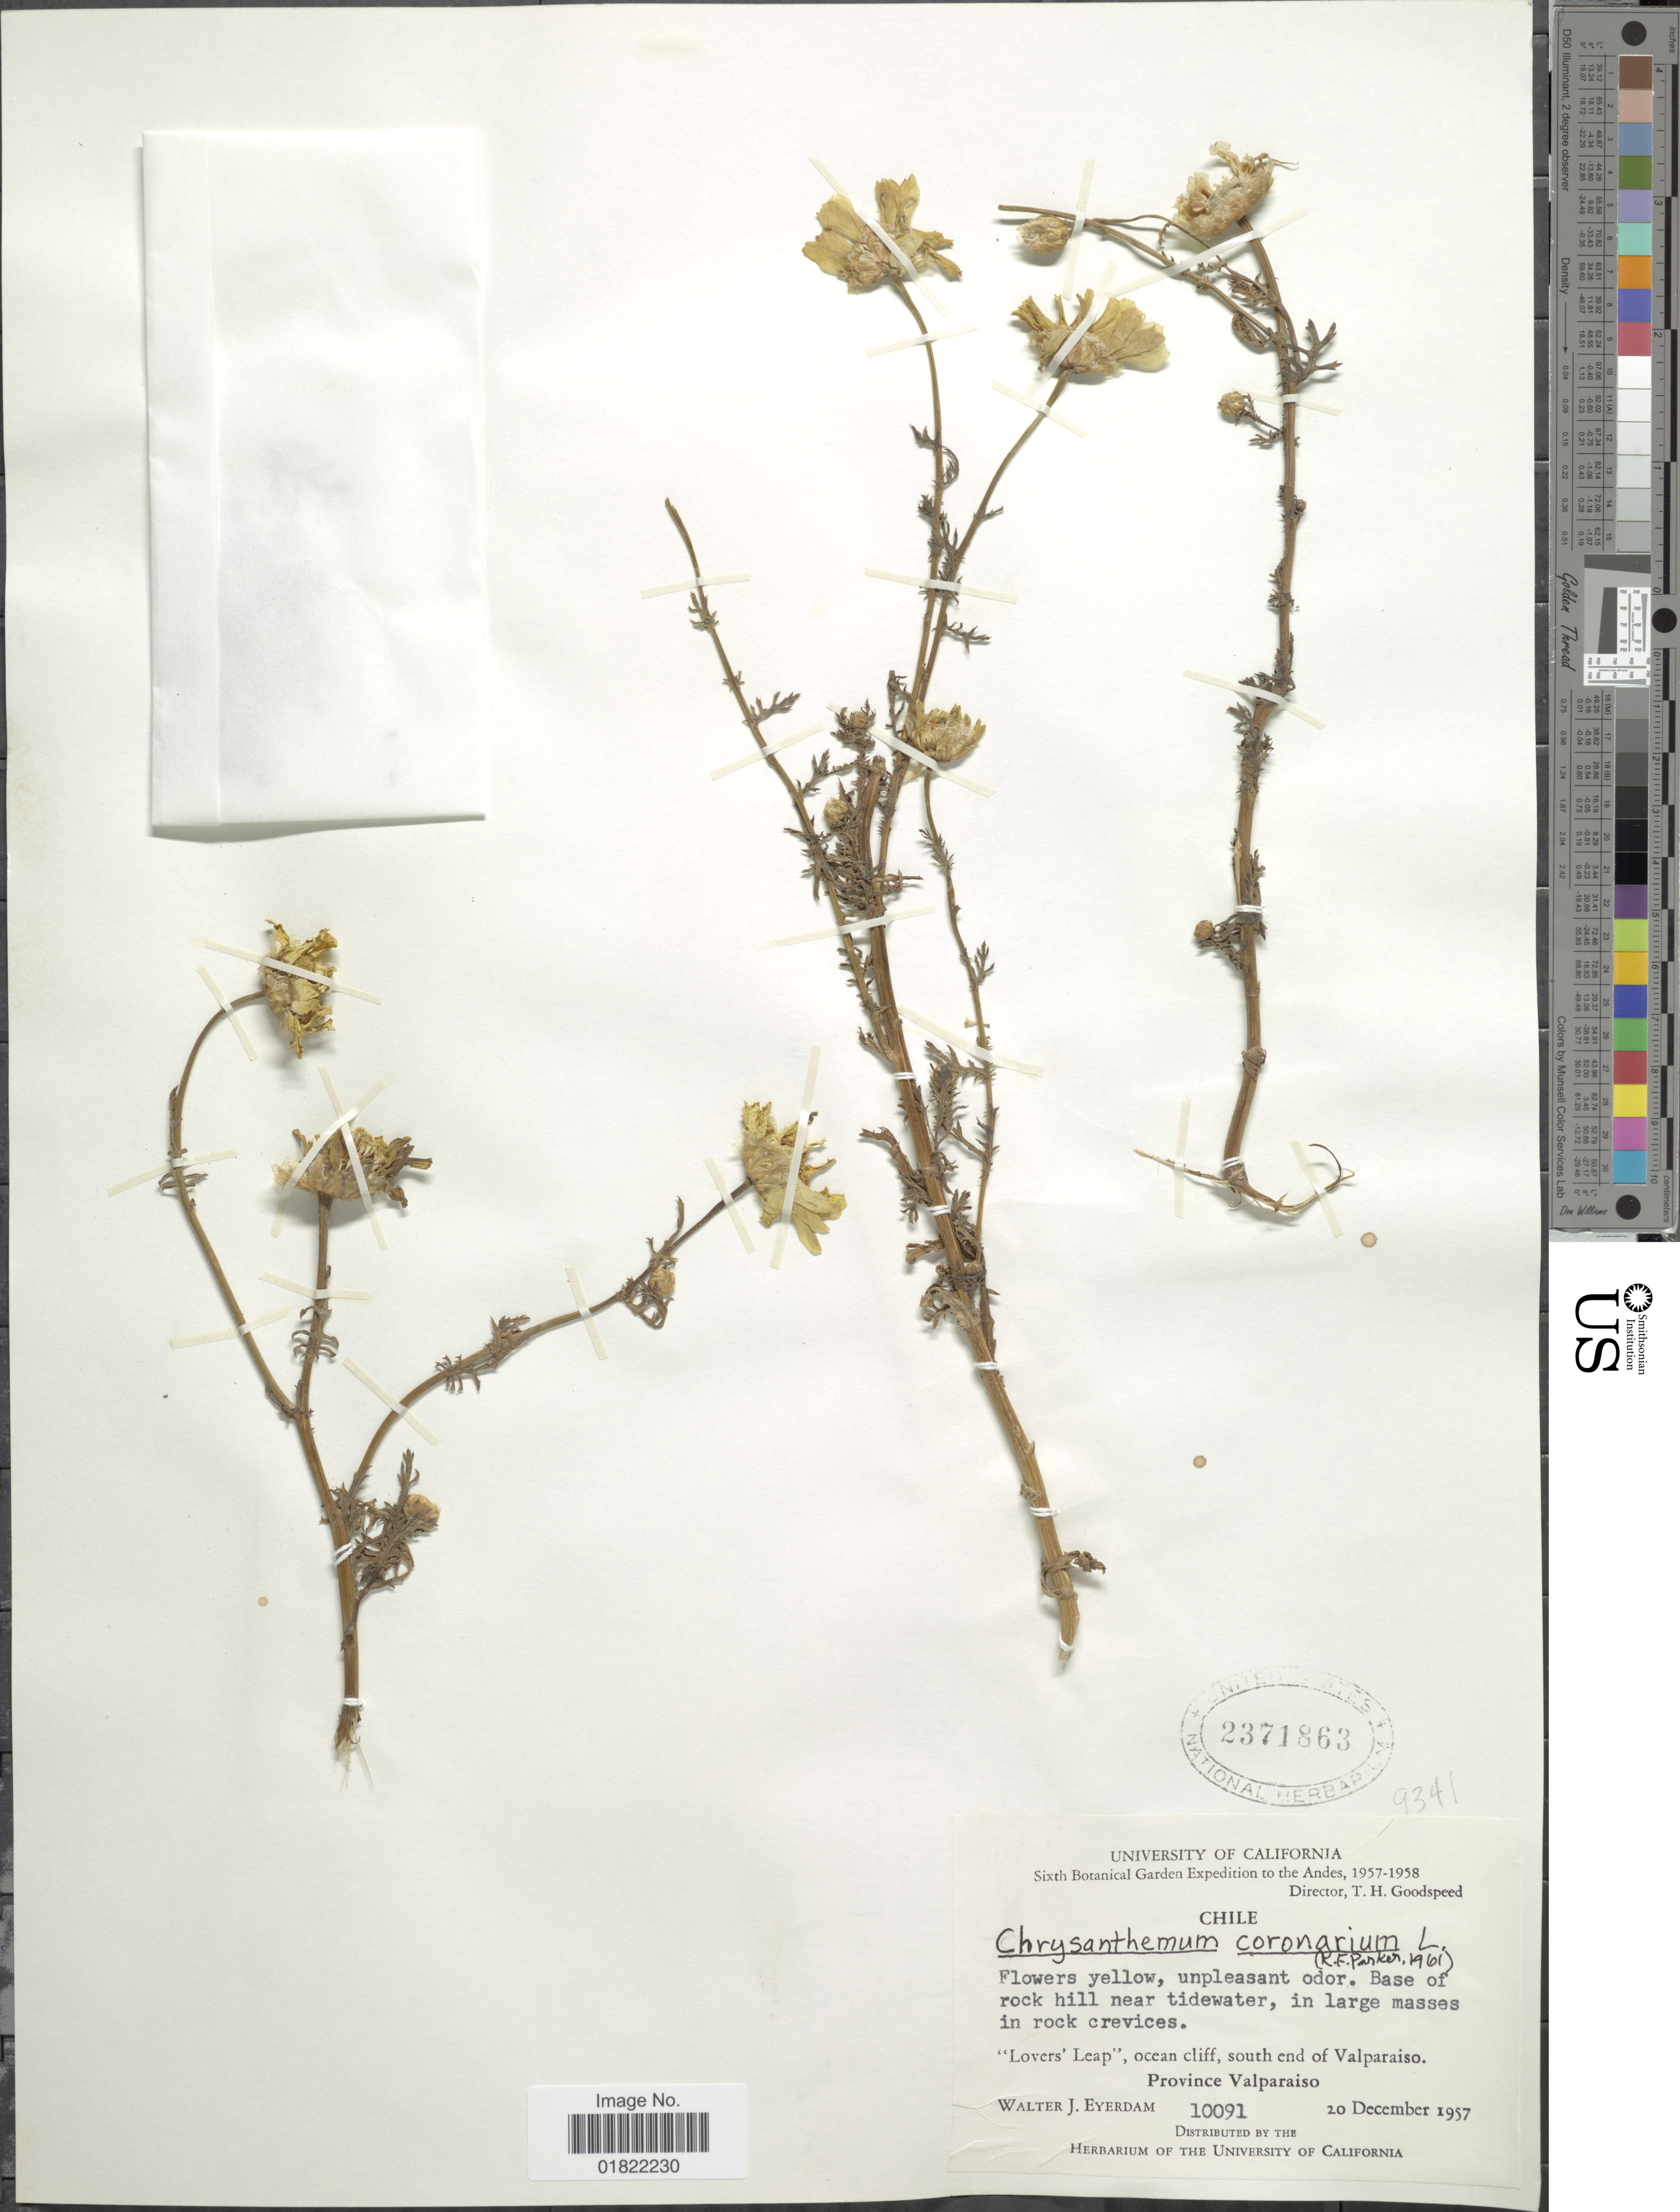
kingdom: Plantae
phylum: Tracheophyta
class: Magnoliopsida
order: Asterales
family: Asteraceae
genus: Chrysanthemum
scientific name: Chrysanthemum coronarium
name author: L.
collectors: W. J. Eyerdam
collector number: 10091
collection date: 1957-12-20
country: Chile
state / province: Valparaíso (V)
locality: Lovers Leap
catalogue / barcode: US 2371863